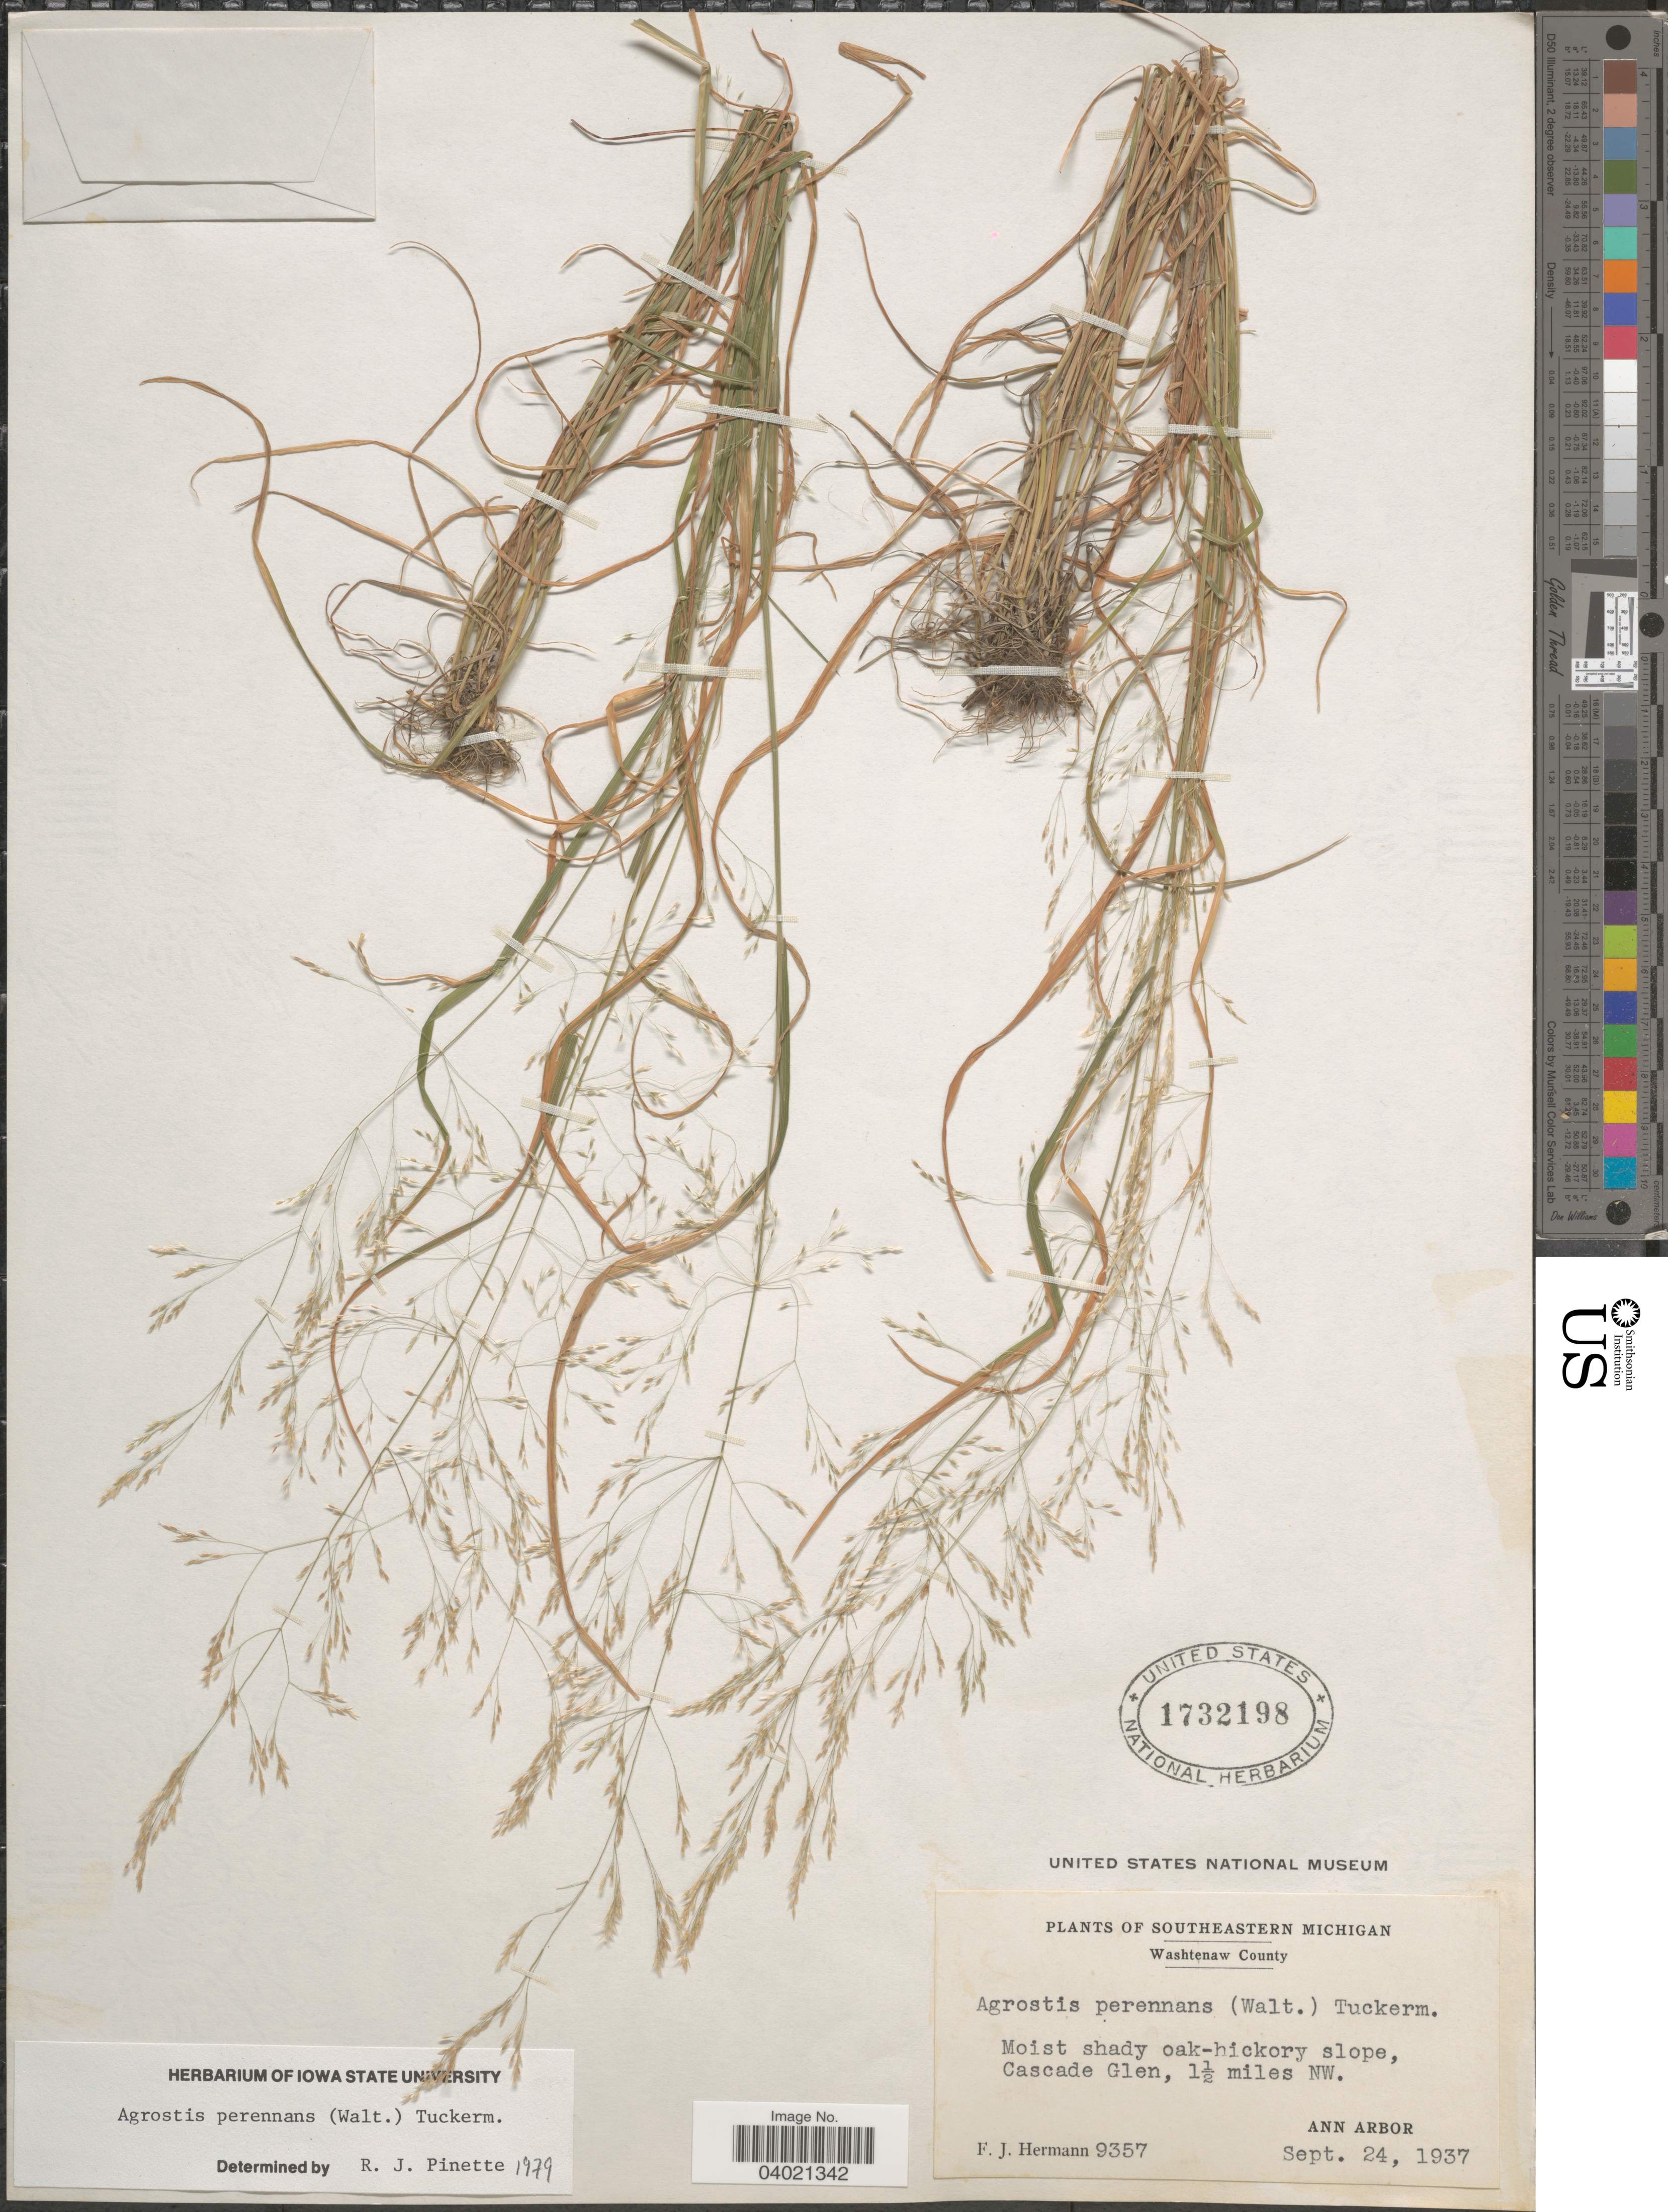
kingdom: Plantae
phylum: Tracheophyta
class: Liliopsida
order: Poales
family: Poaceae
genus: Agrostis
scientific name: Agrostis perennans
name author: (Walter) Tuck.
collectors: F. J. Hermann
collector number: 9357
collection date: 1937-09-24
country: United States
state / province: Michigan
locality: Southeastern Michigan. Washtenaw County. Oak-hickory slope, Cascade Glen, 1½ miles NW. Ann Arbor.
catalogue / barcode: US 1732198